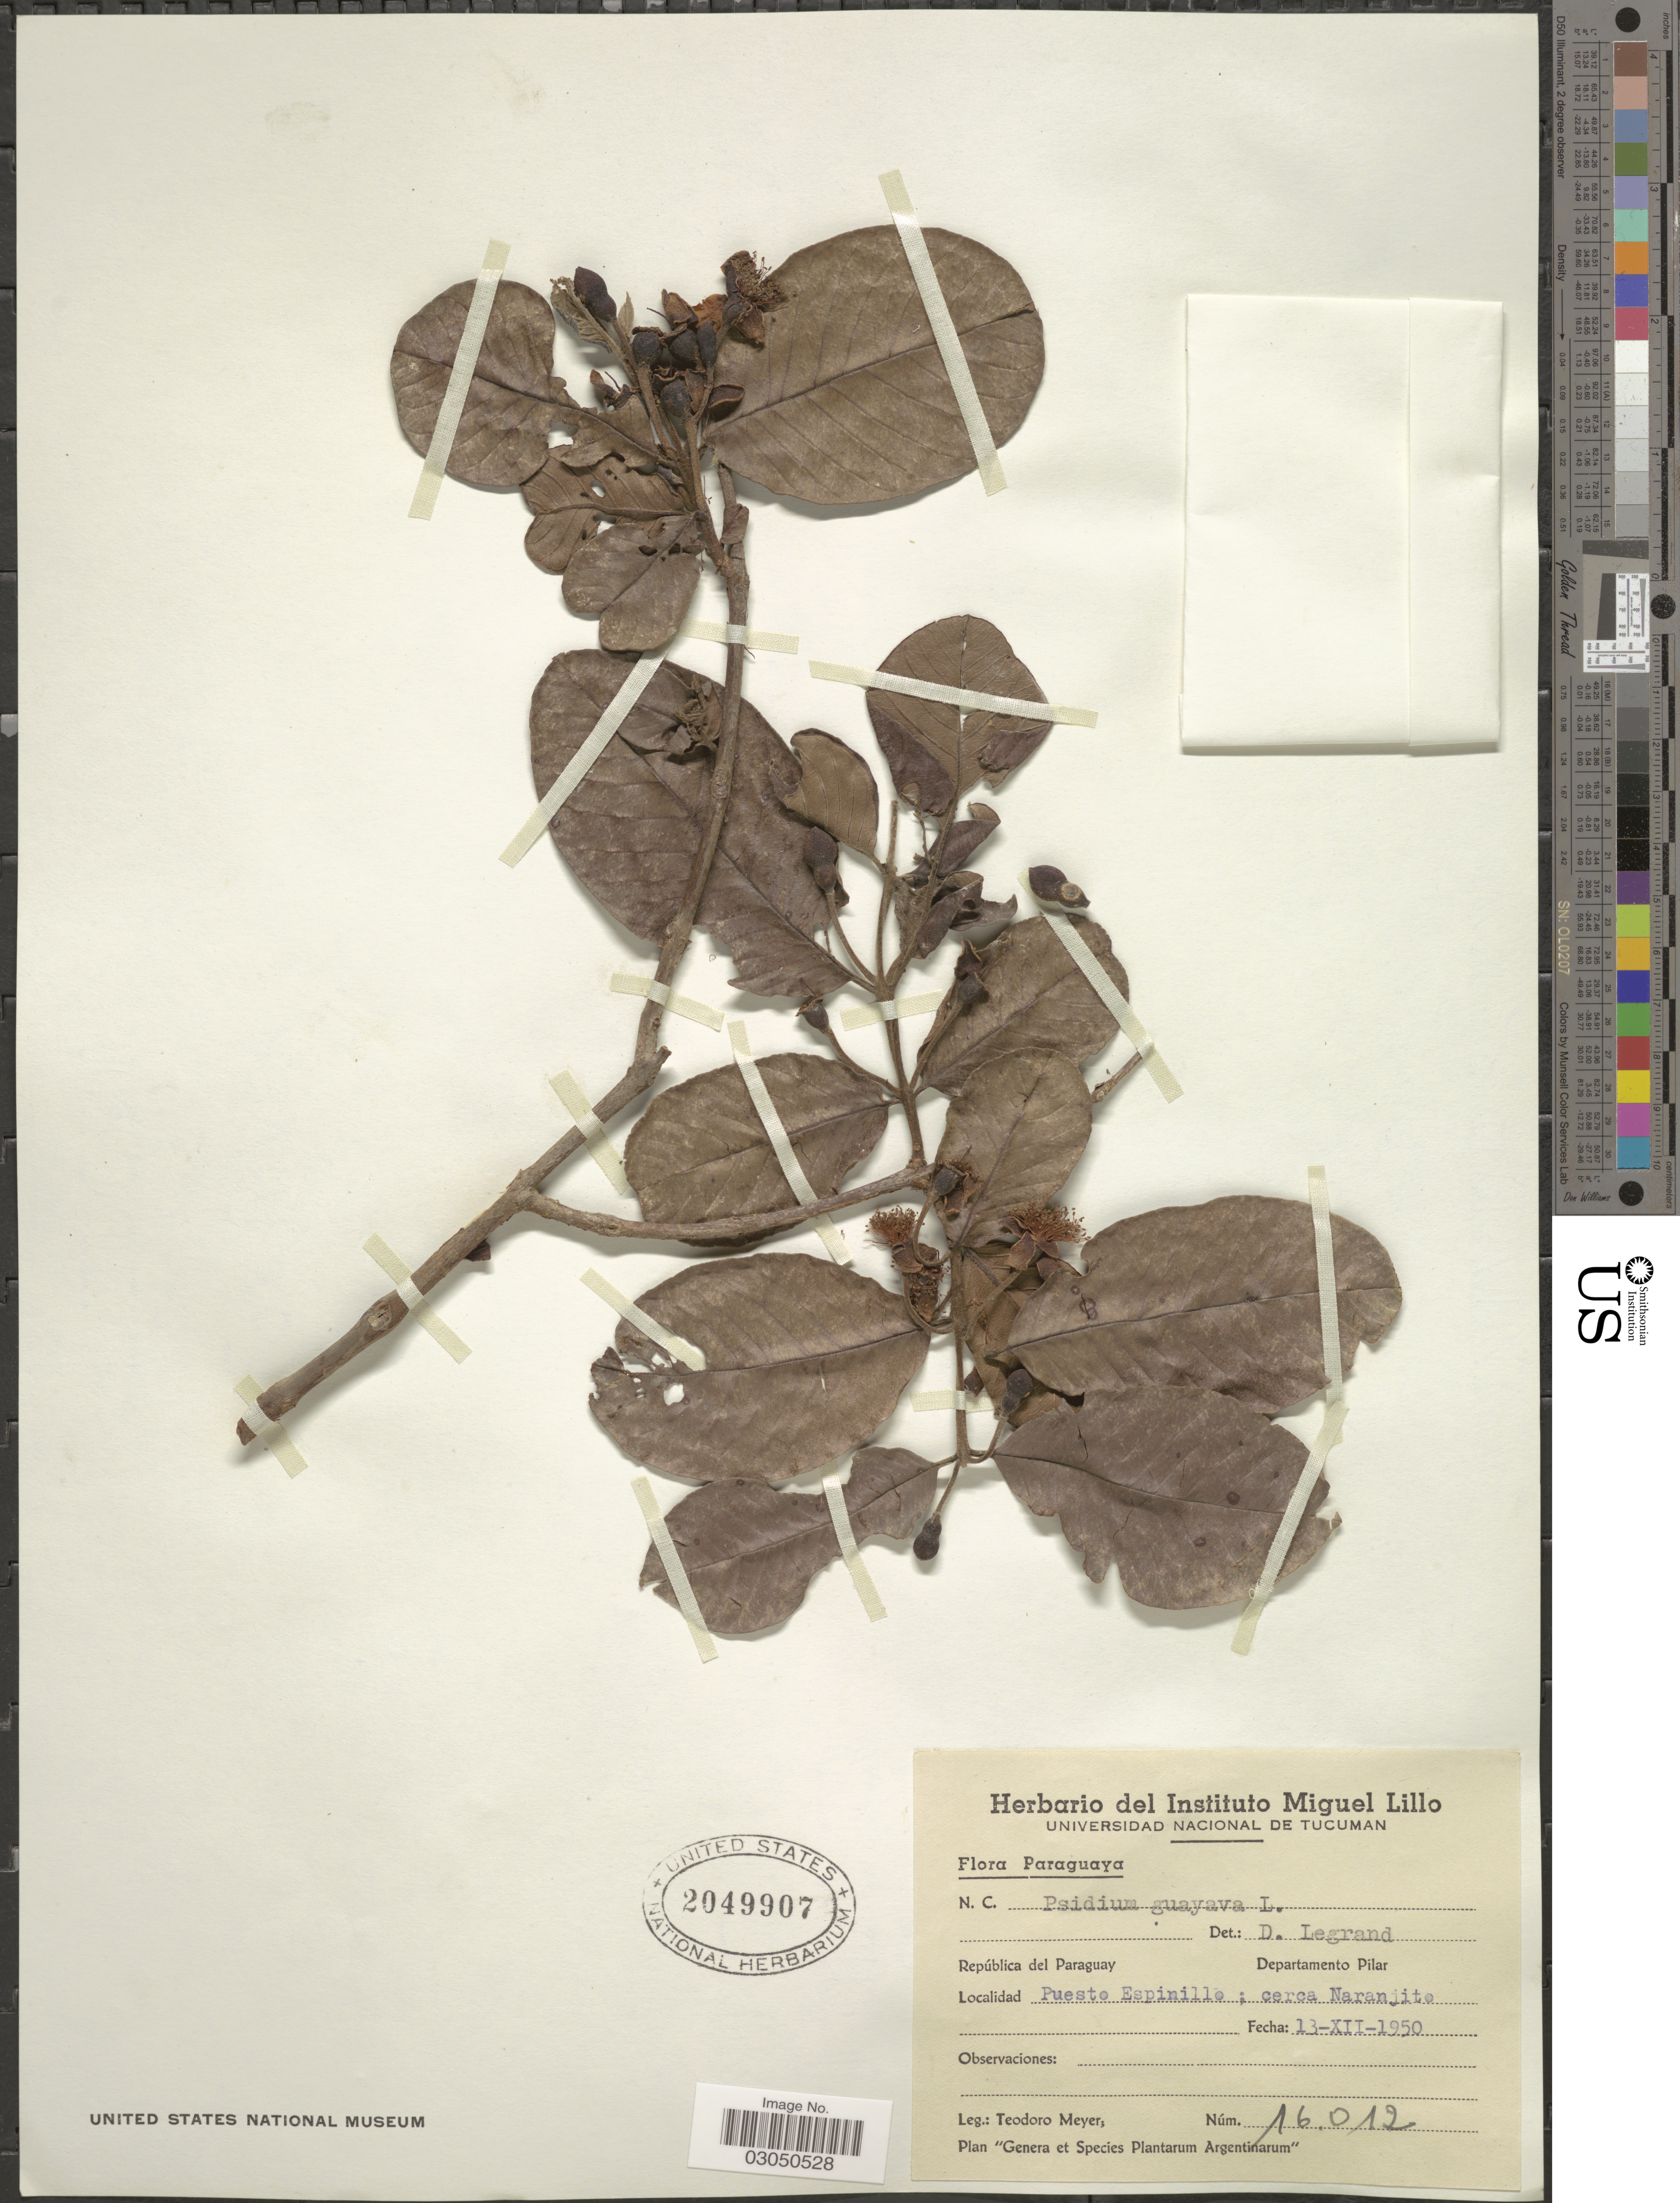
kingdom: Plantae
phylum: Tracheophyta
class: Magnoliopsida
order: Myrtales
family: Myrtaceae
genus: Psidium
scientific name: Psidium guajava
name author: L.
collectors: T. Meyer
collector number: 16012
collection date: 1950-12-13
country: Paraguay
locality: República del Paraguay. Departamento Pilar. Puesto Espinillo; cerca Naranjito.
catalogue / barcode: US 2049907